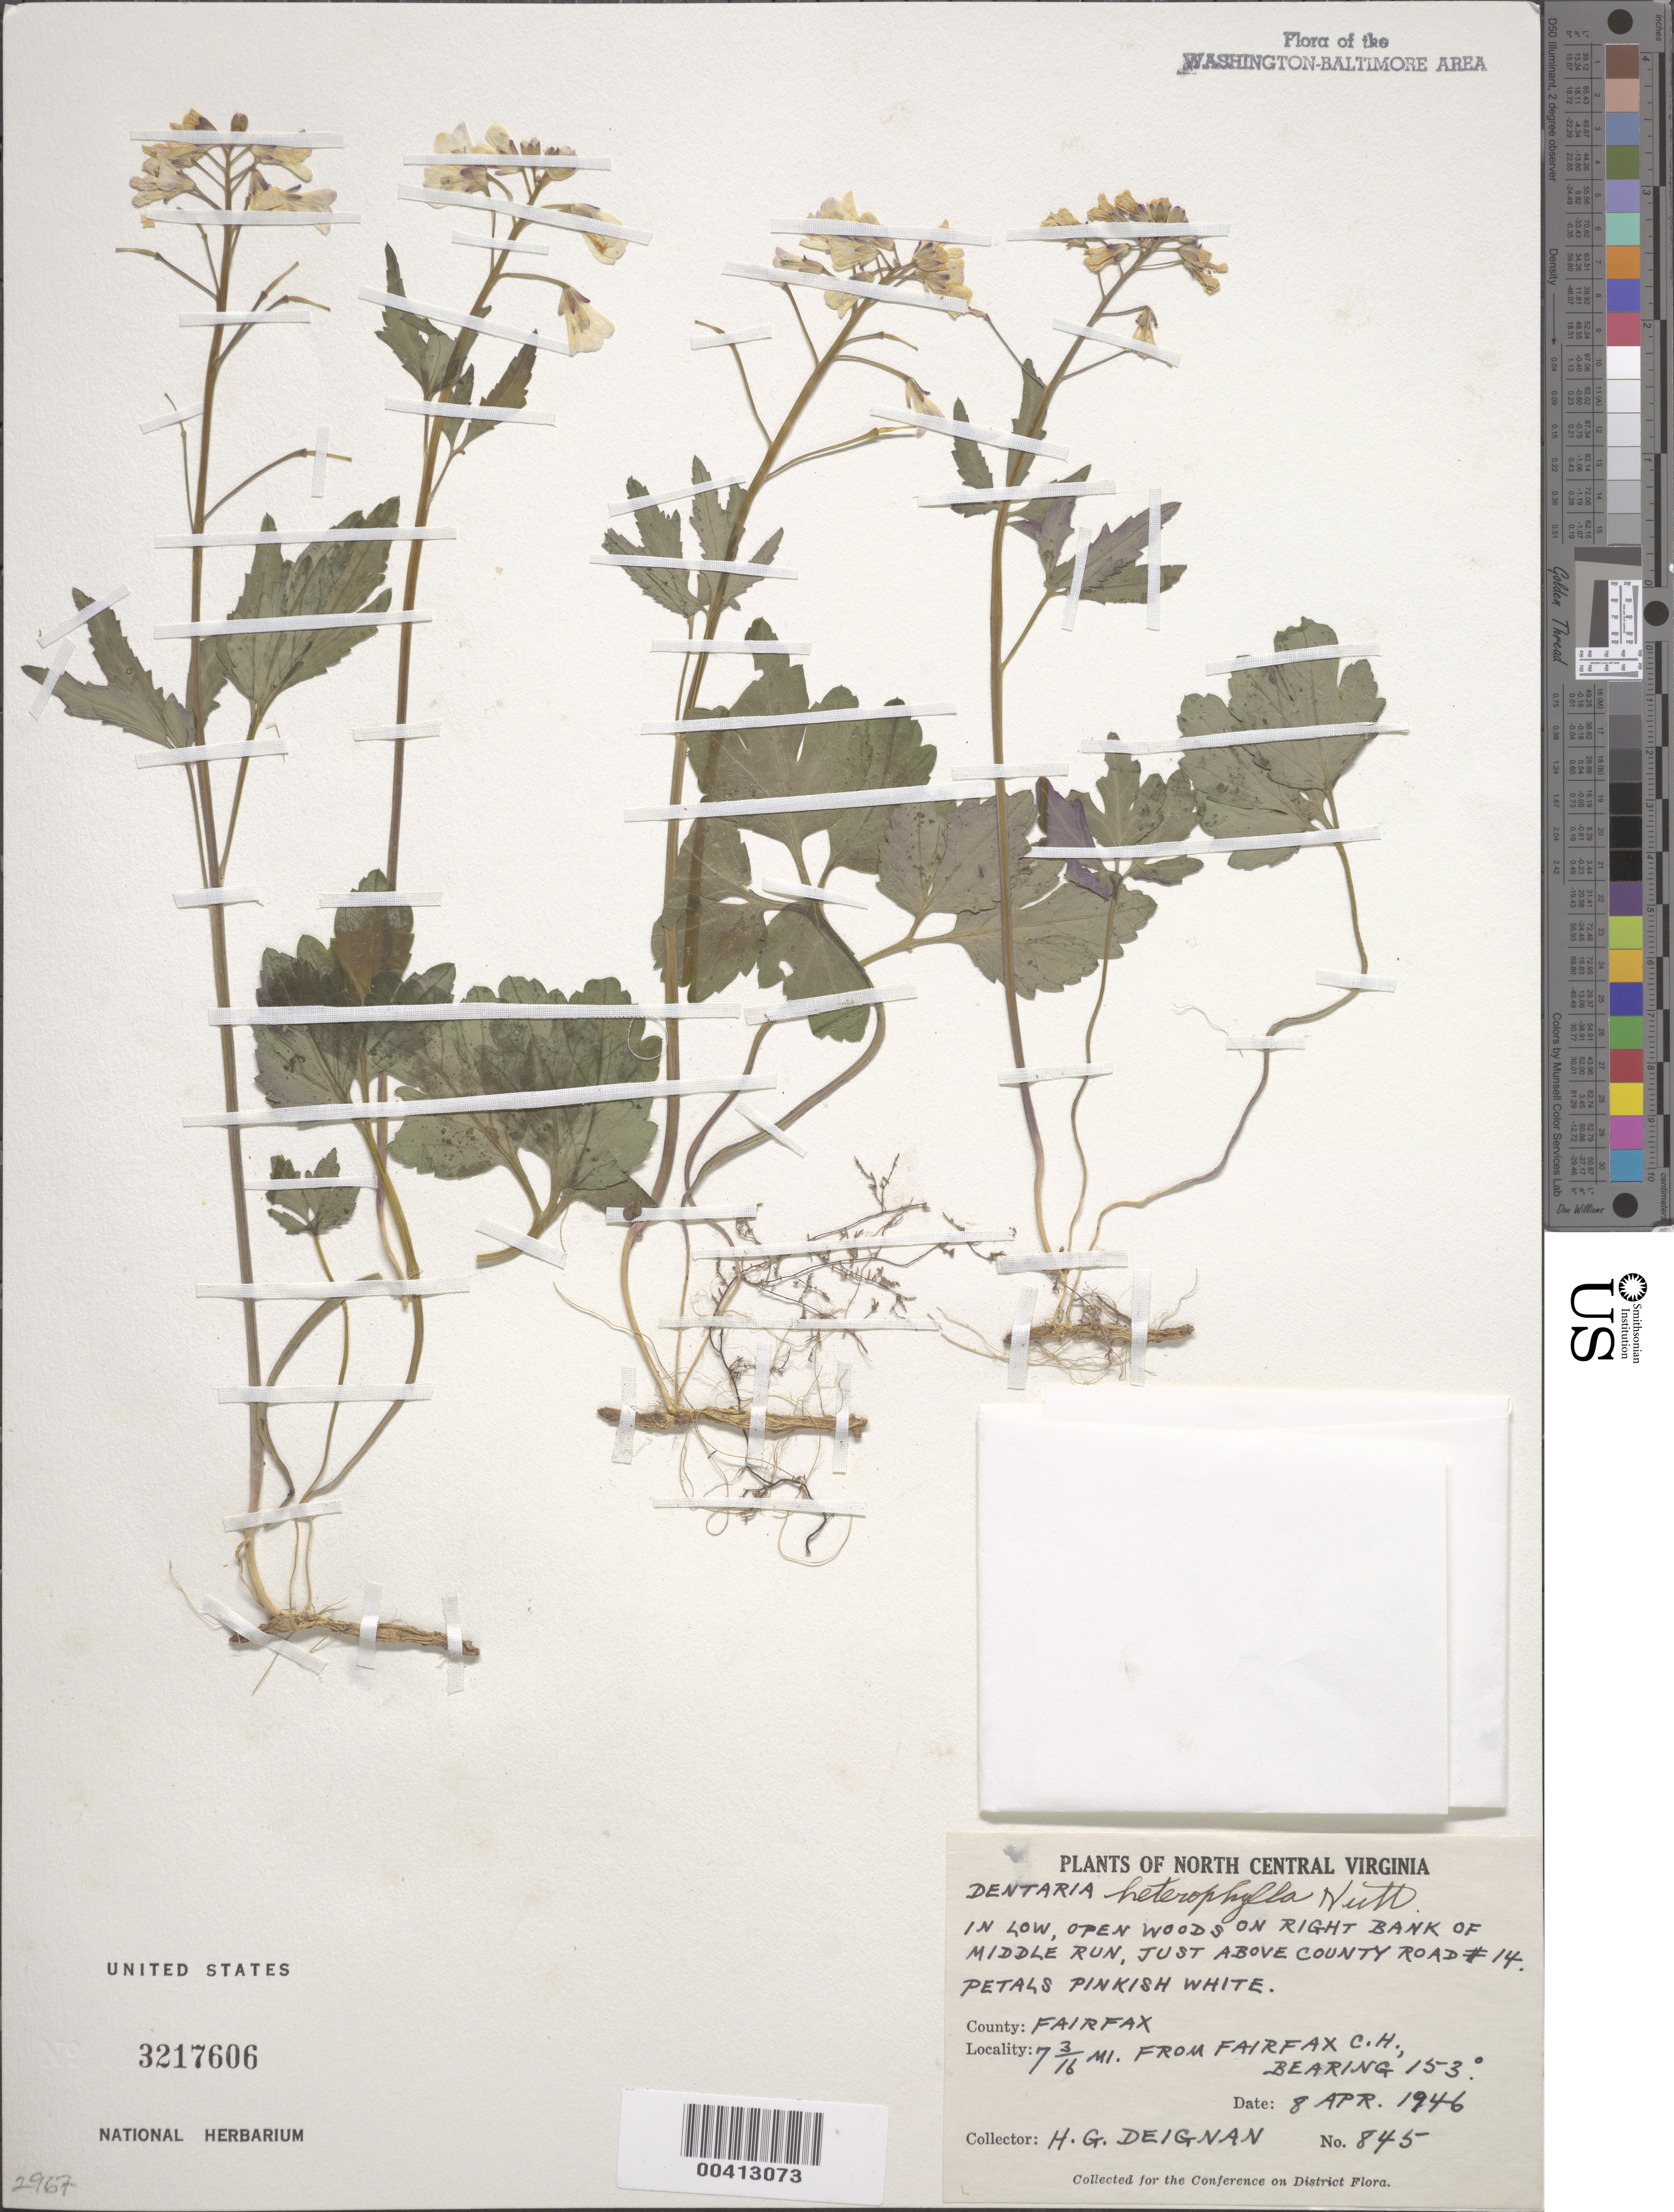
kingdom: Plantae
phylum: Tracheophyta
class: Magnoliopsida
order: Brassicales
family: Brassicaceae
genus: Cardamine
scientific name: Cardamine angustata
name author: O.E. Schulz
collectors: H. Deignan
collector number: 845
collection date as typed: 08 Apr 1946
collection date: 1946-04-08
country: United States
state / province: Virginia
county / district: Fairfax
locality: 7 3/16 mi. from Fairfax County Courthouse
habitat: In low open woods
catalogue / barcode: US 3217606